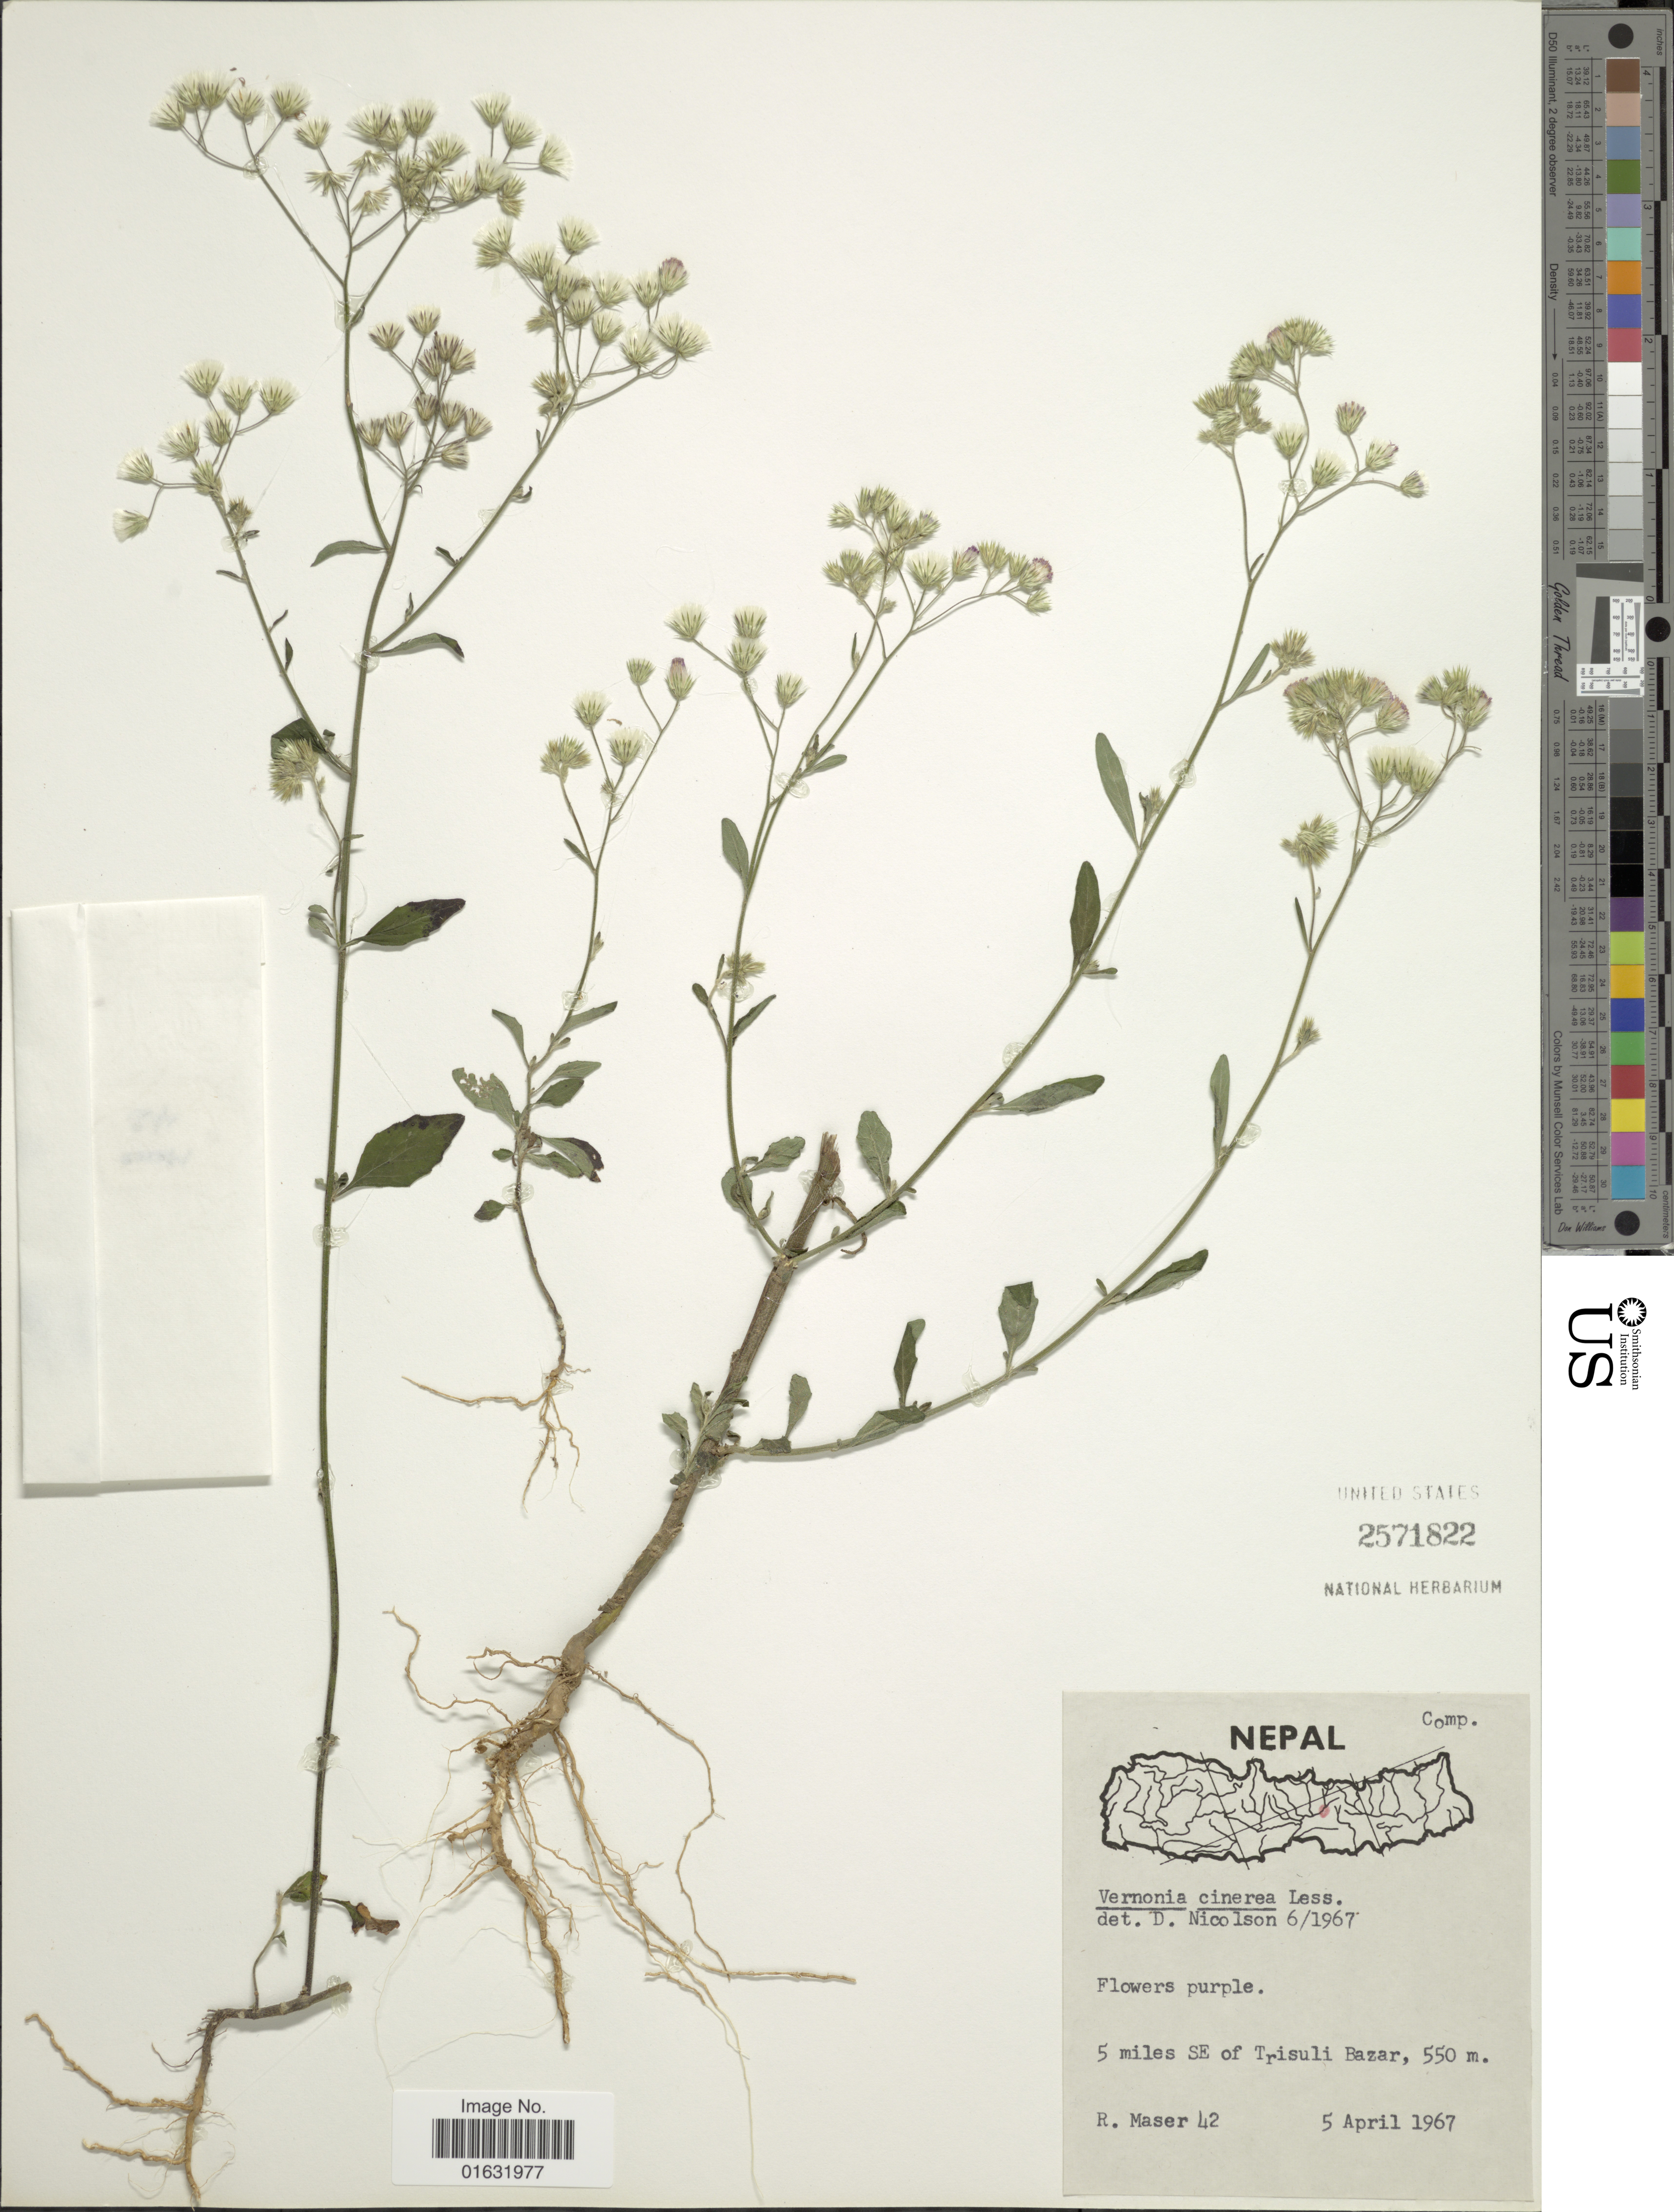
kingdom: Plantae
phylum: Tracheophyta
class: Magnoliopsida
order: Asterales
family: Asteraceae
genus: Cyanthillium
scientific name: Cyanthillium cinereum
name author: (L.) H. Rob.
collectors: R. Maser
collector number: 42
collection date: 1967-04-05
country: Nepal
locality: Nepal, 5 miles SE of Trisuli Bazar.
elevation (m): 550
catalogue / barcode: US 2571822